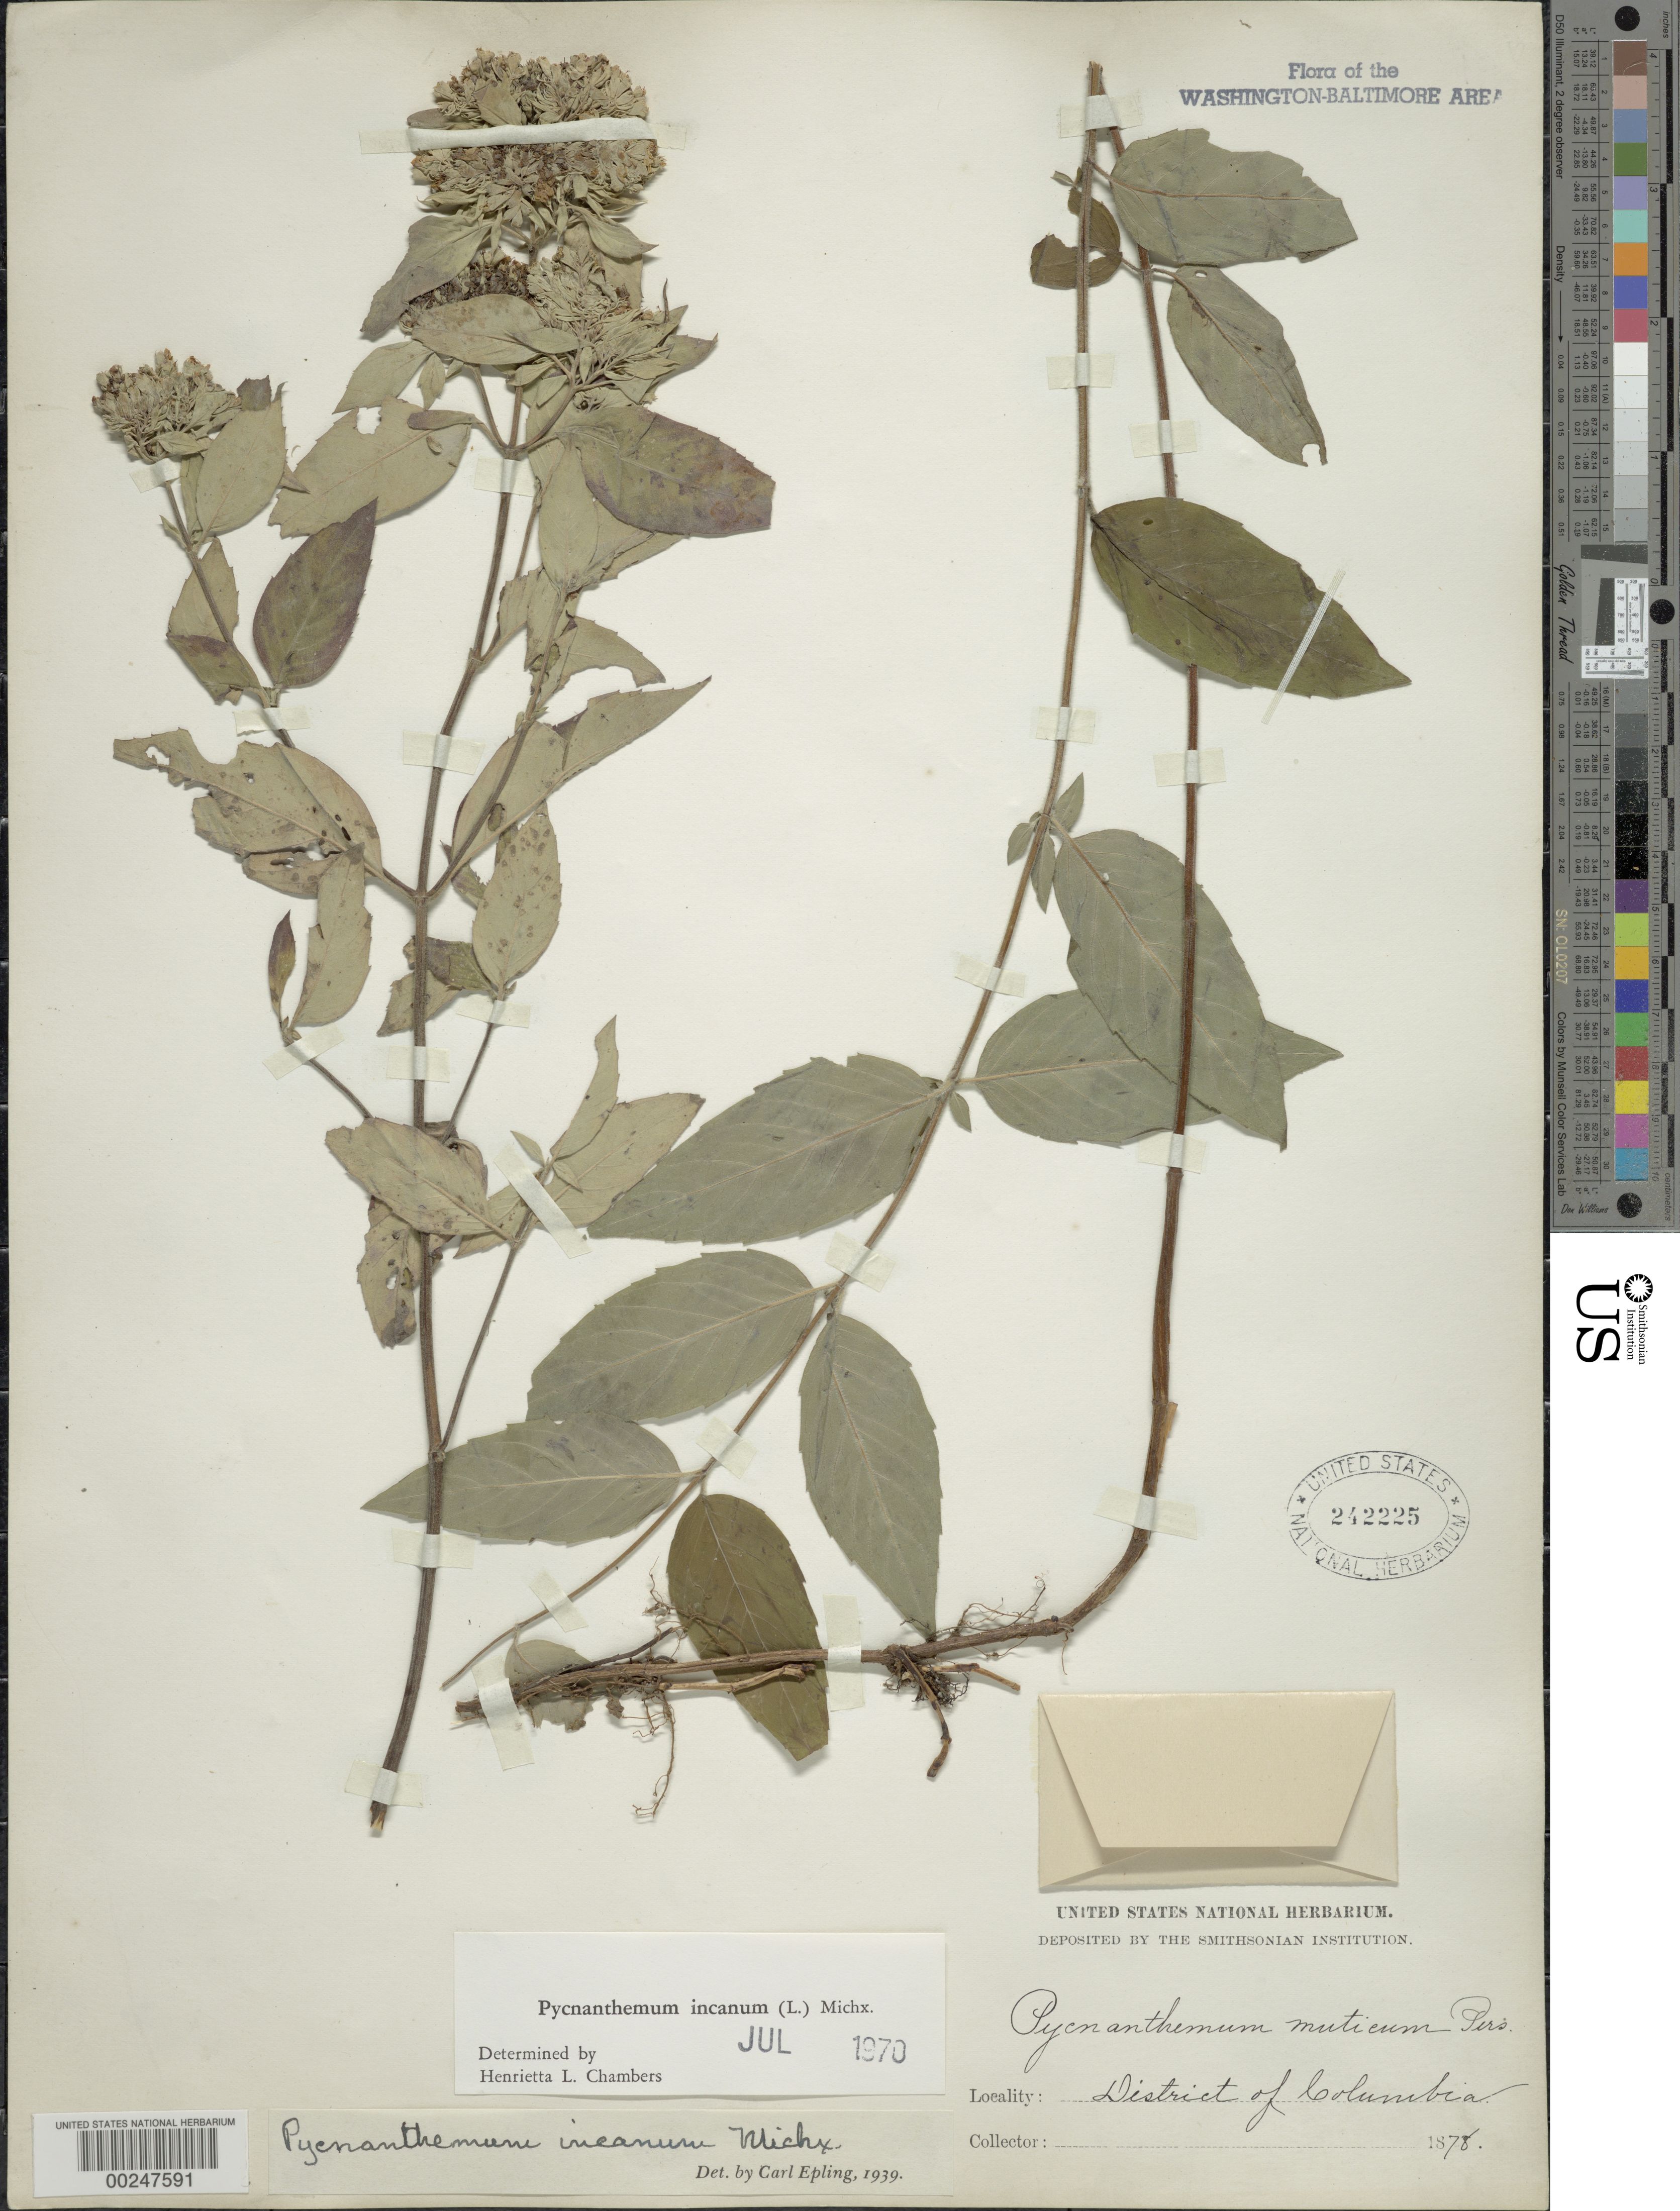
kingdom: Plantae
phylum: Tracheophyta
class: Magnoliopsida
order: Lamiales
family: Lamiaceae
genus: Pycnanthemum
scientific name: Pycnanthemum incanum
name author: (L.) Michx.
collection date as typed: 1878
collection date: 1878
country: United States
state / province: District of Columbia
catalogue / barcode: US 242225